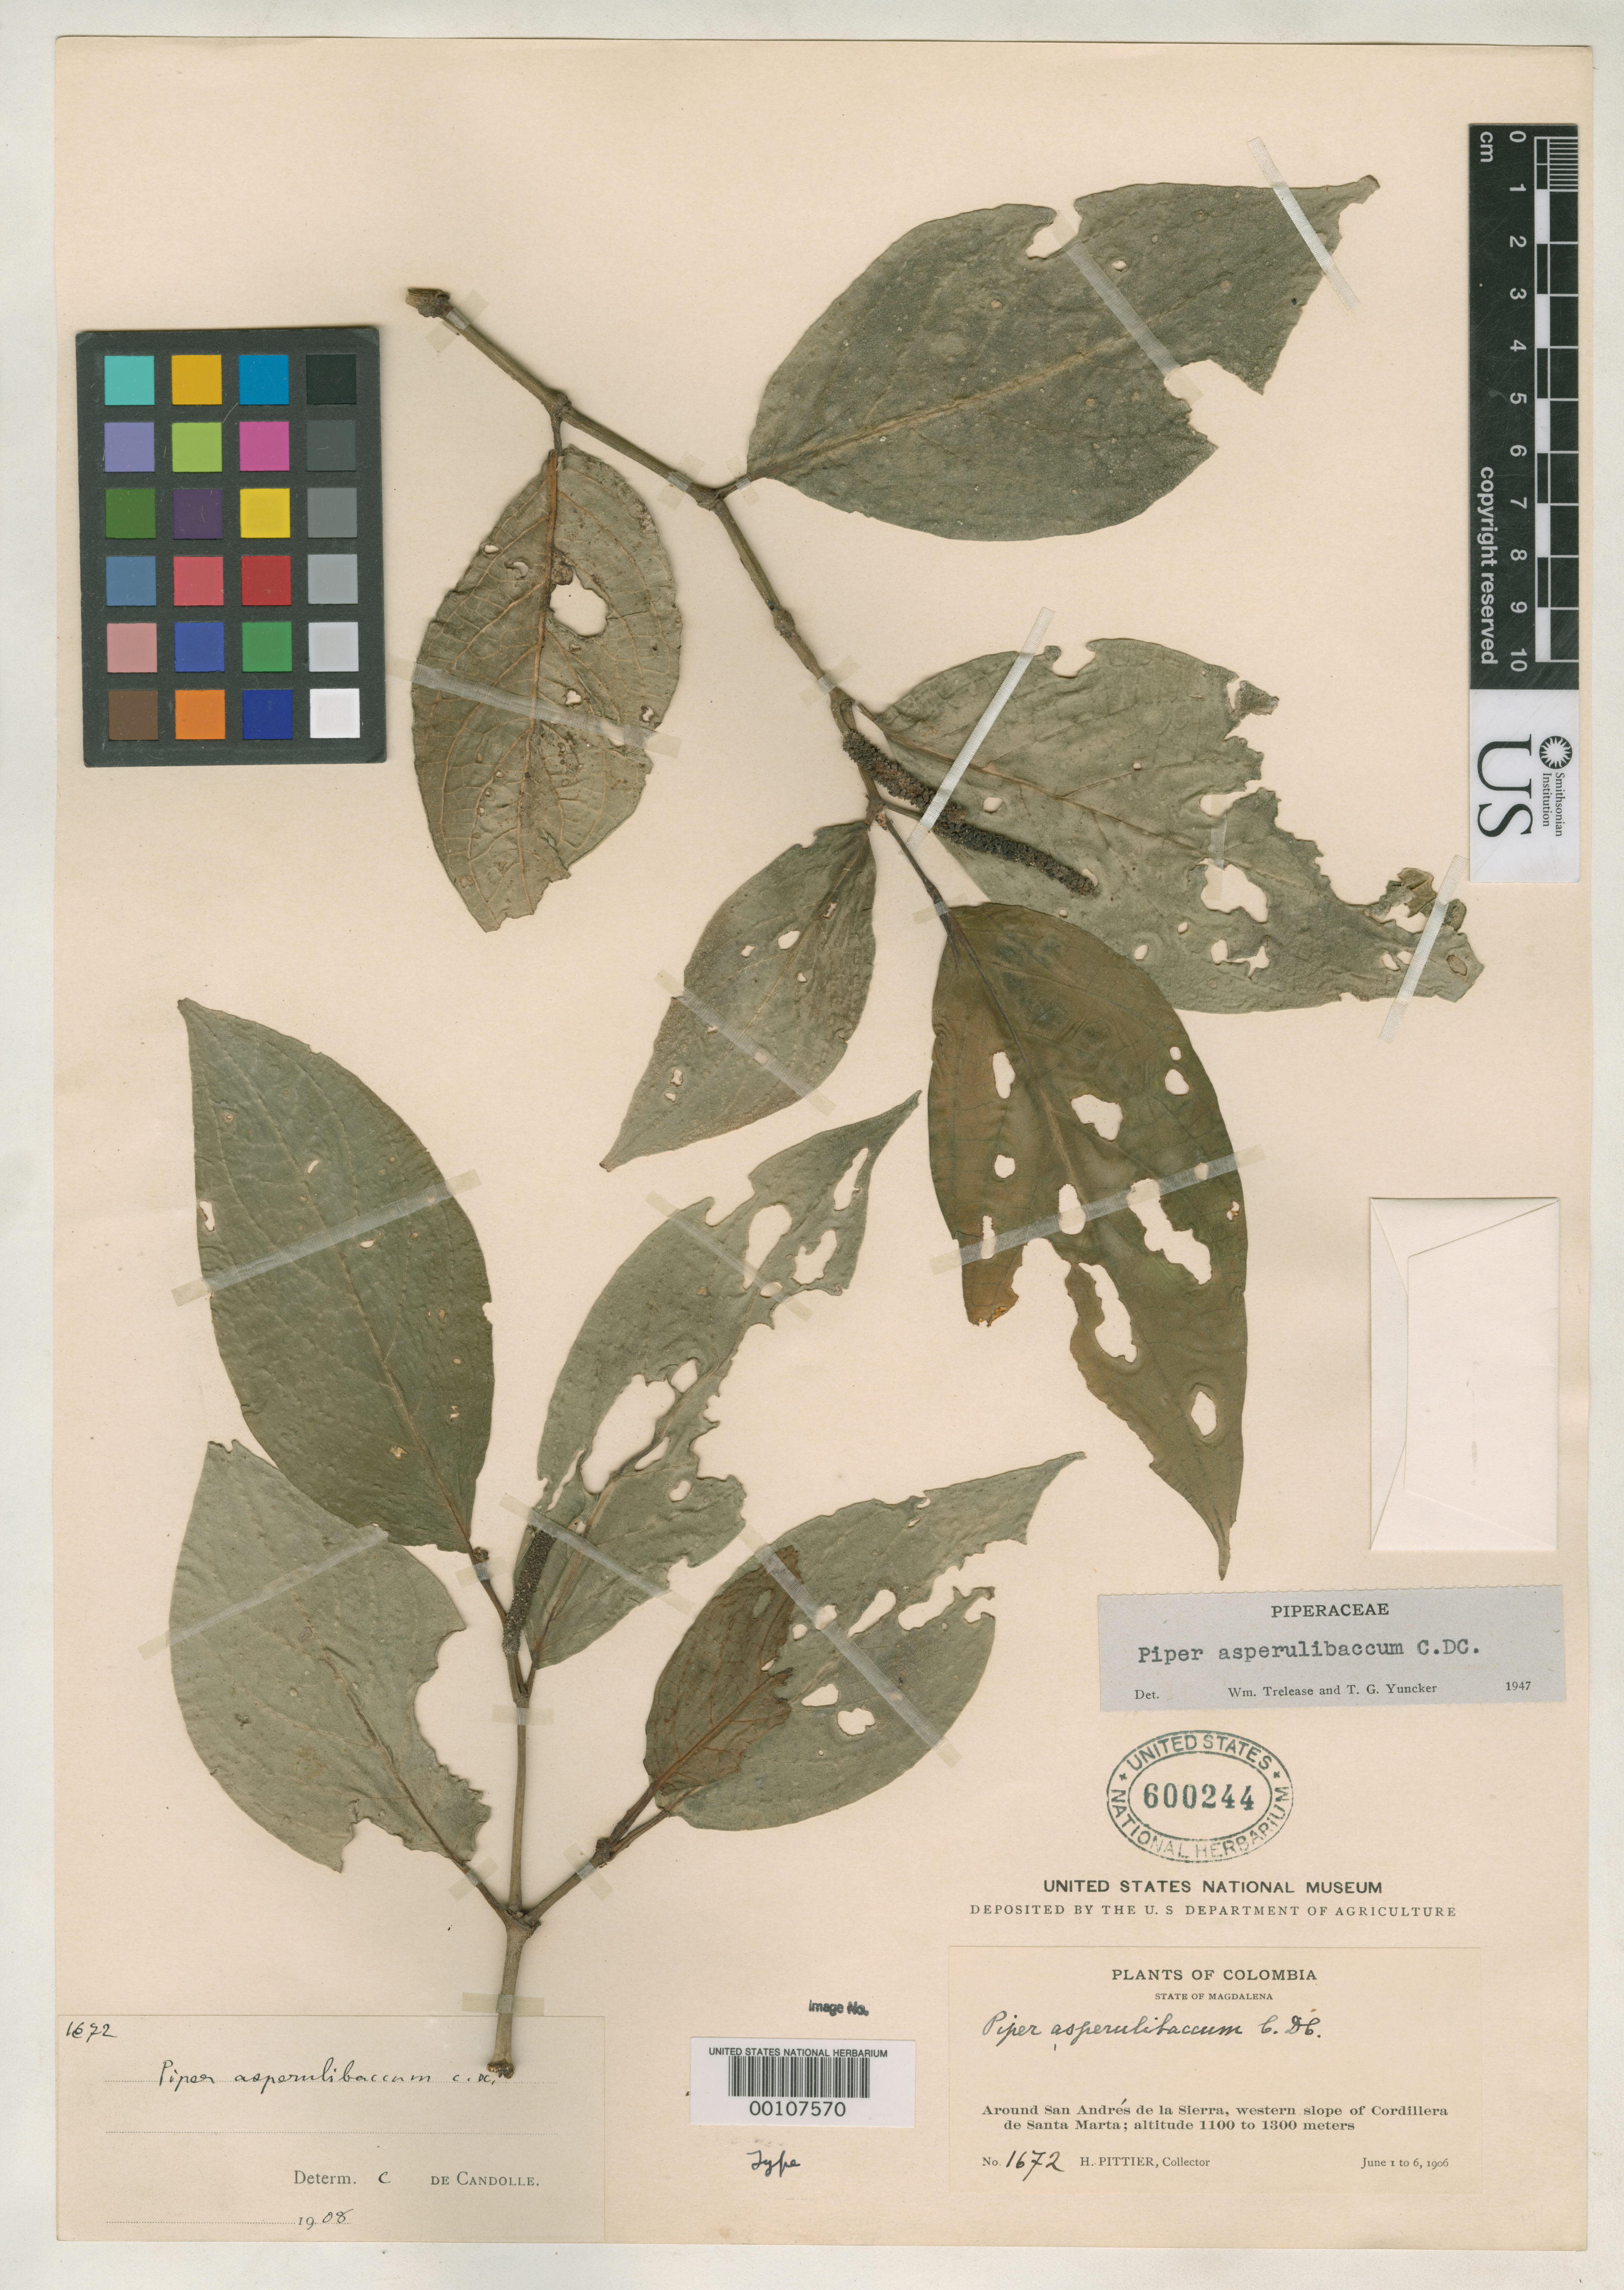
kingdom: Plantae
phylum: Tracheophyta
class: Magnoliopsida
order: Piperales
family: Piperaceae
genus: Piper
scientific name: Piper asperulibaccum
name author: C. DC.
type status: Possible Holotype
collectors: H. F. Pittier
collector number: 1672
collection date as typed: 01 Jun 1906 to 06 Jun 1906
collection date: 1906-06-01/1906-06-06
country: Colombia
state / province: Magdalena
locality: San Andres de La Sierra, western slope of Cordillera de Santa Marta.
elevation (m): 1100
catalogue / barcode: US 600244